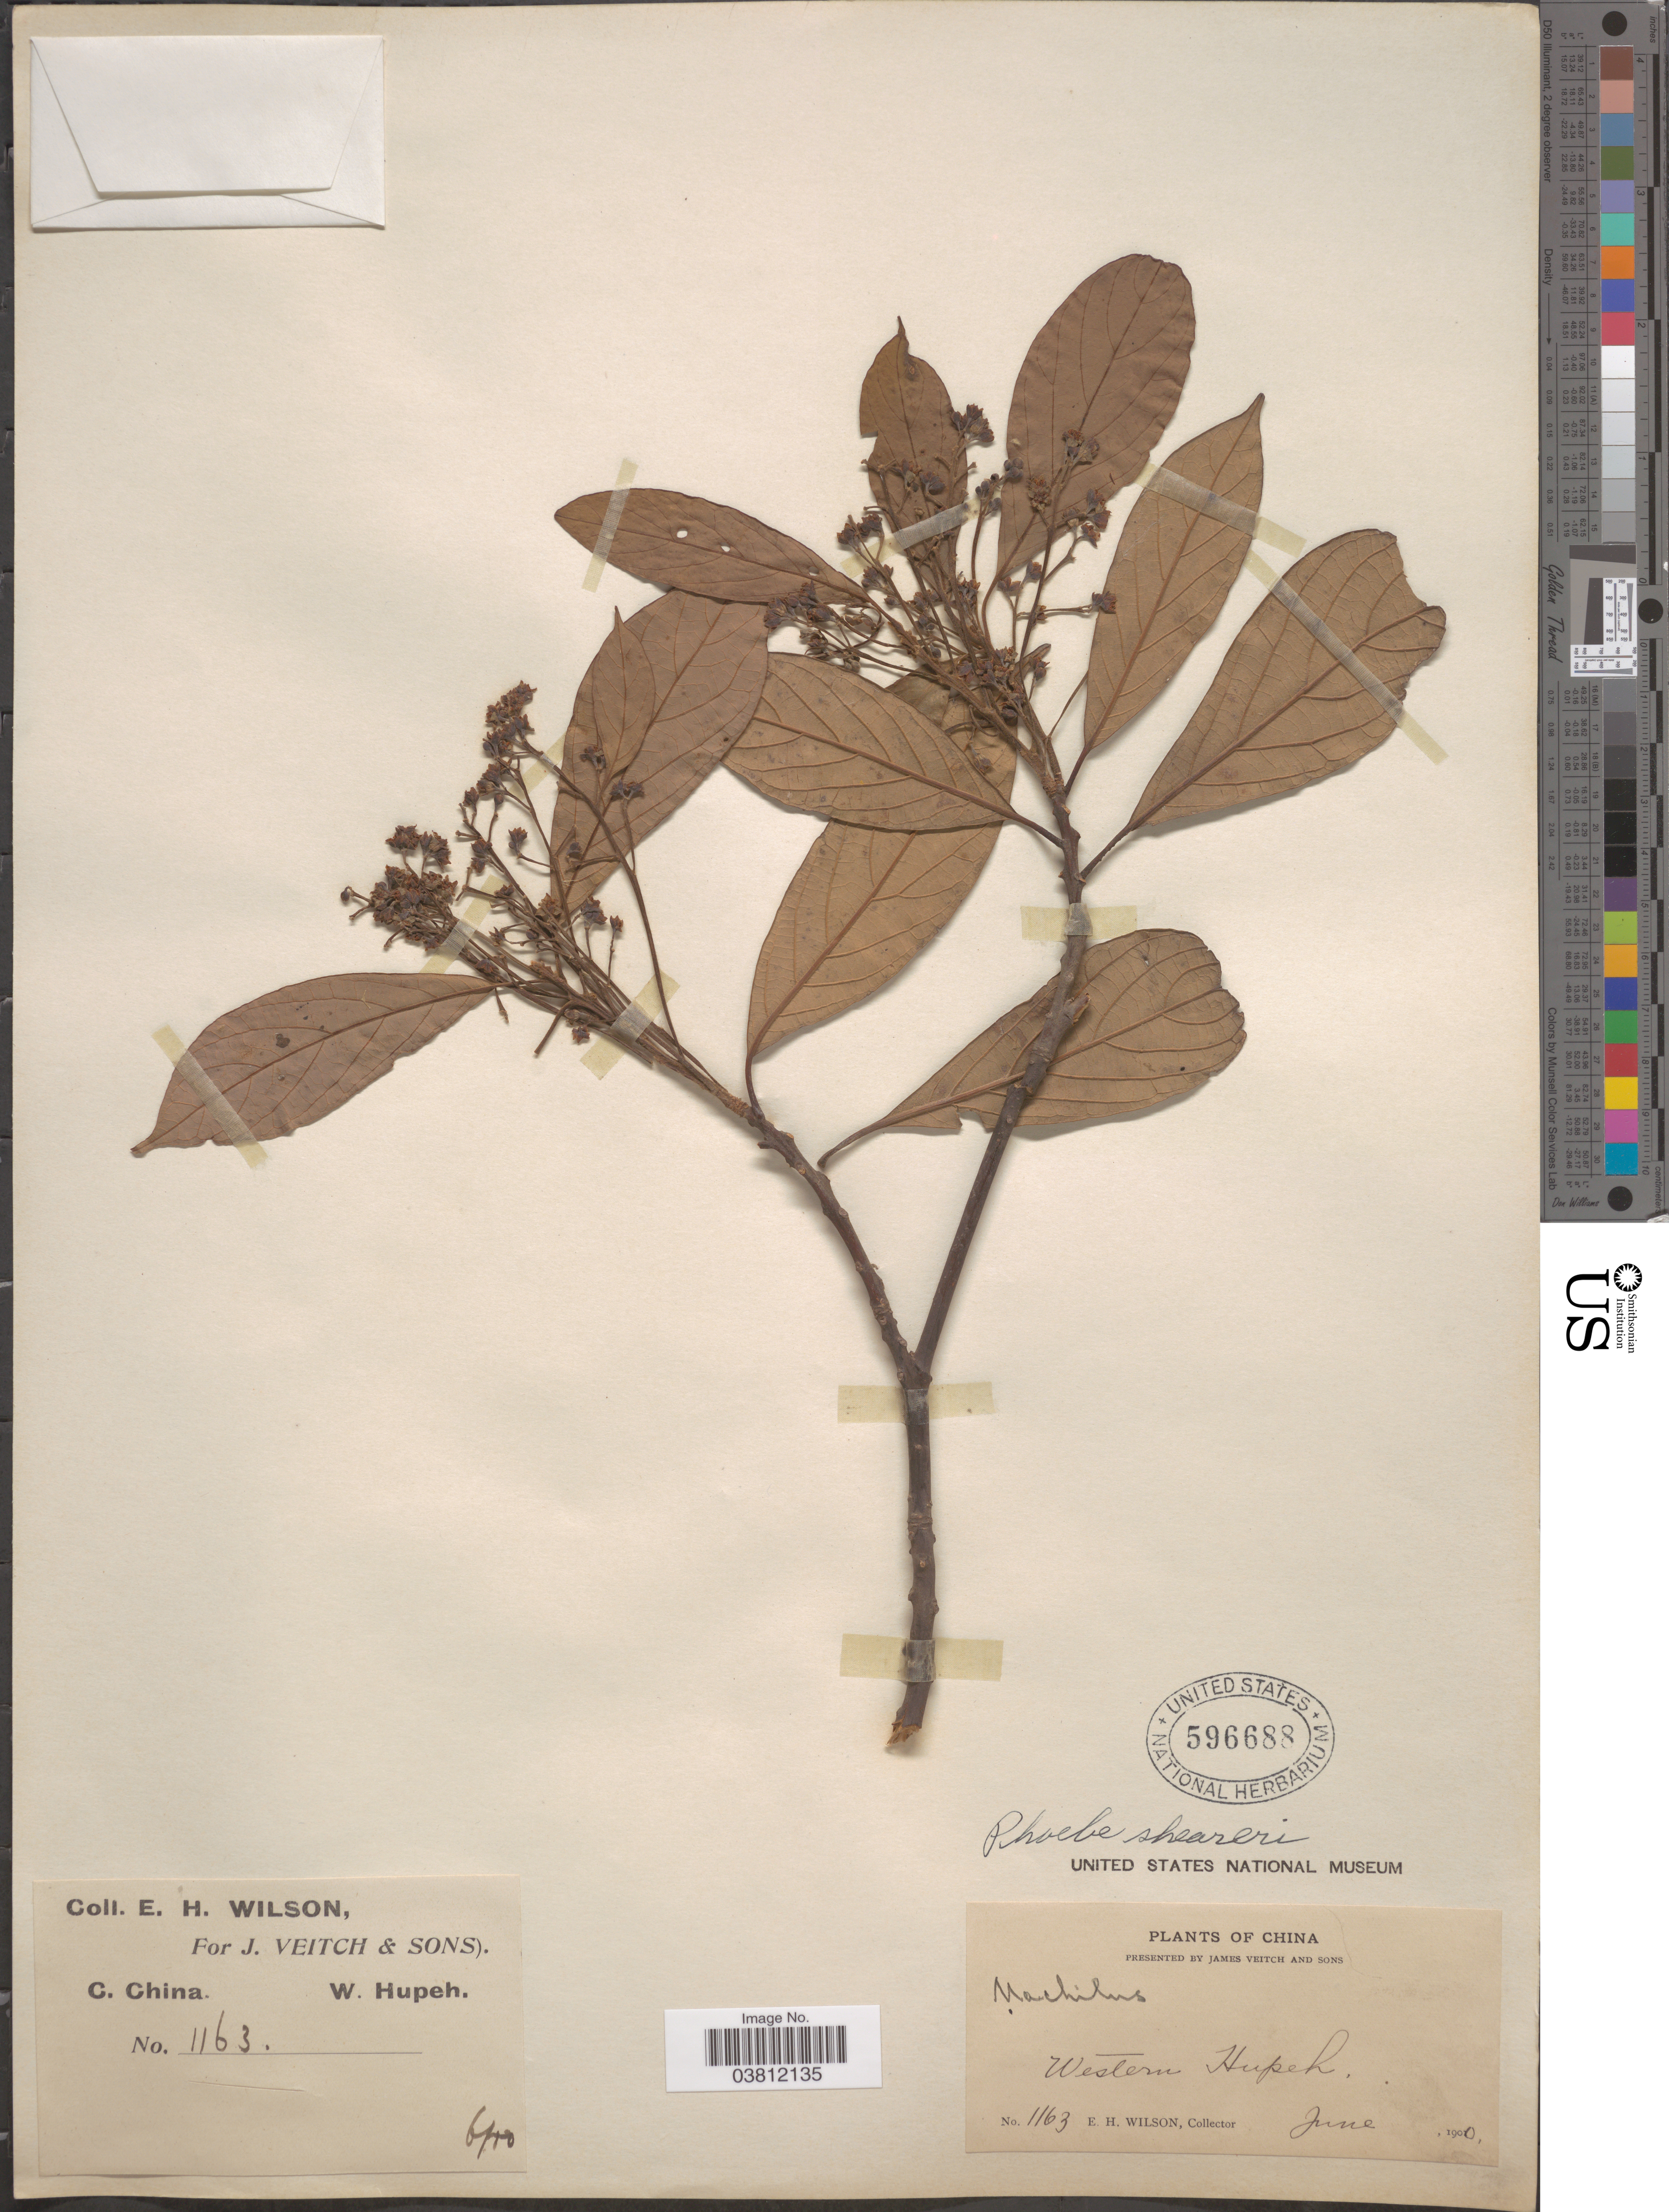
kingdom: Plantae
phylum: Tracheophyta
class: Magnoliopsida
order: Laurales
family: Lauraceae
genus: Phoebe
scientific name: Phoebe sheareri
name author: (Hemsl.) Gamble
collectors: E. Wilson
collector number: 1163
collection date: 1900-06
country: China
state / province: Hubei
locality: C. China. Western Hupeh.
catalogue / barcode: US 596688